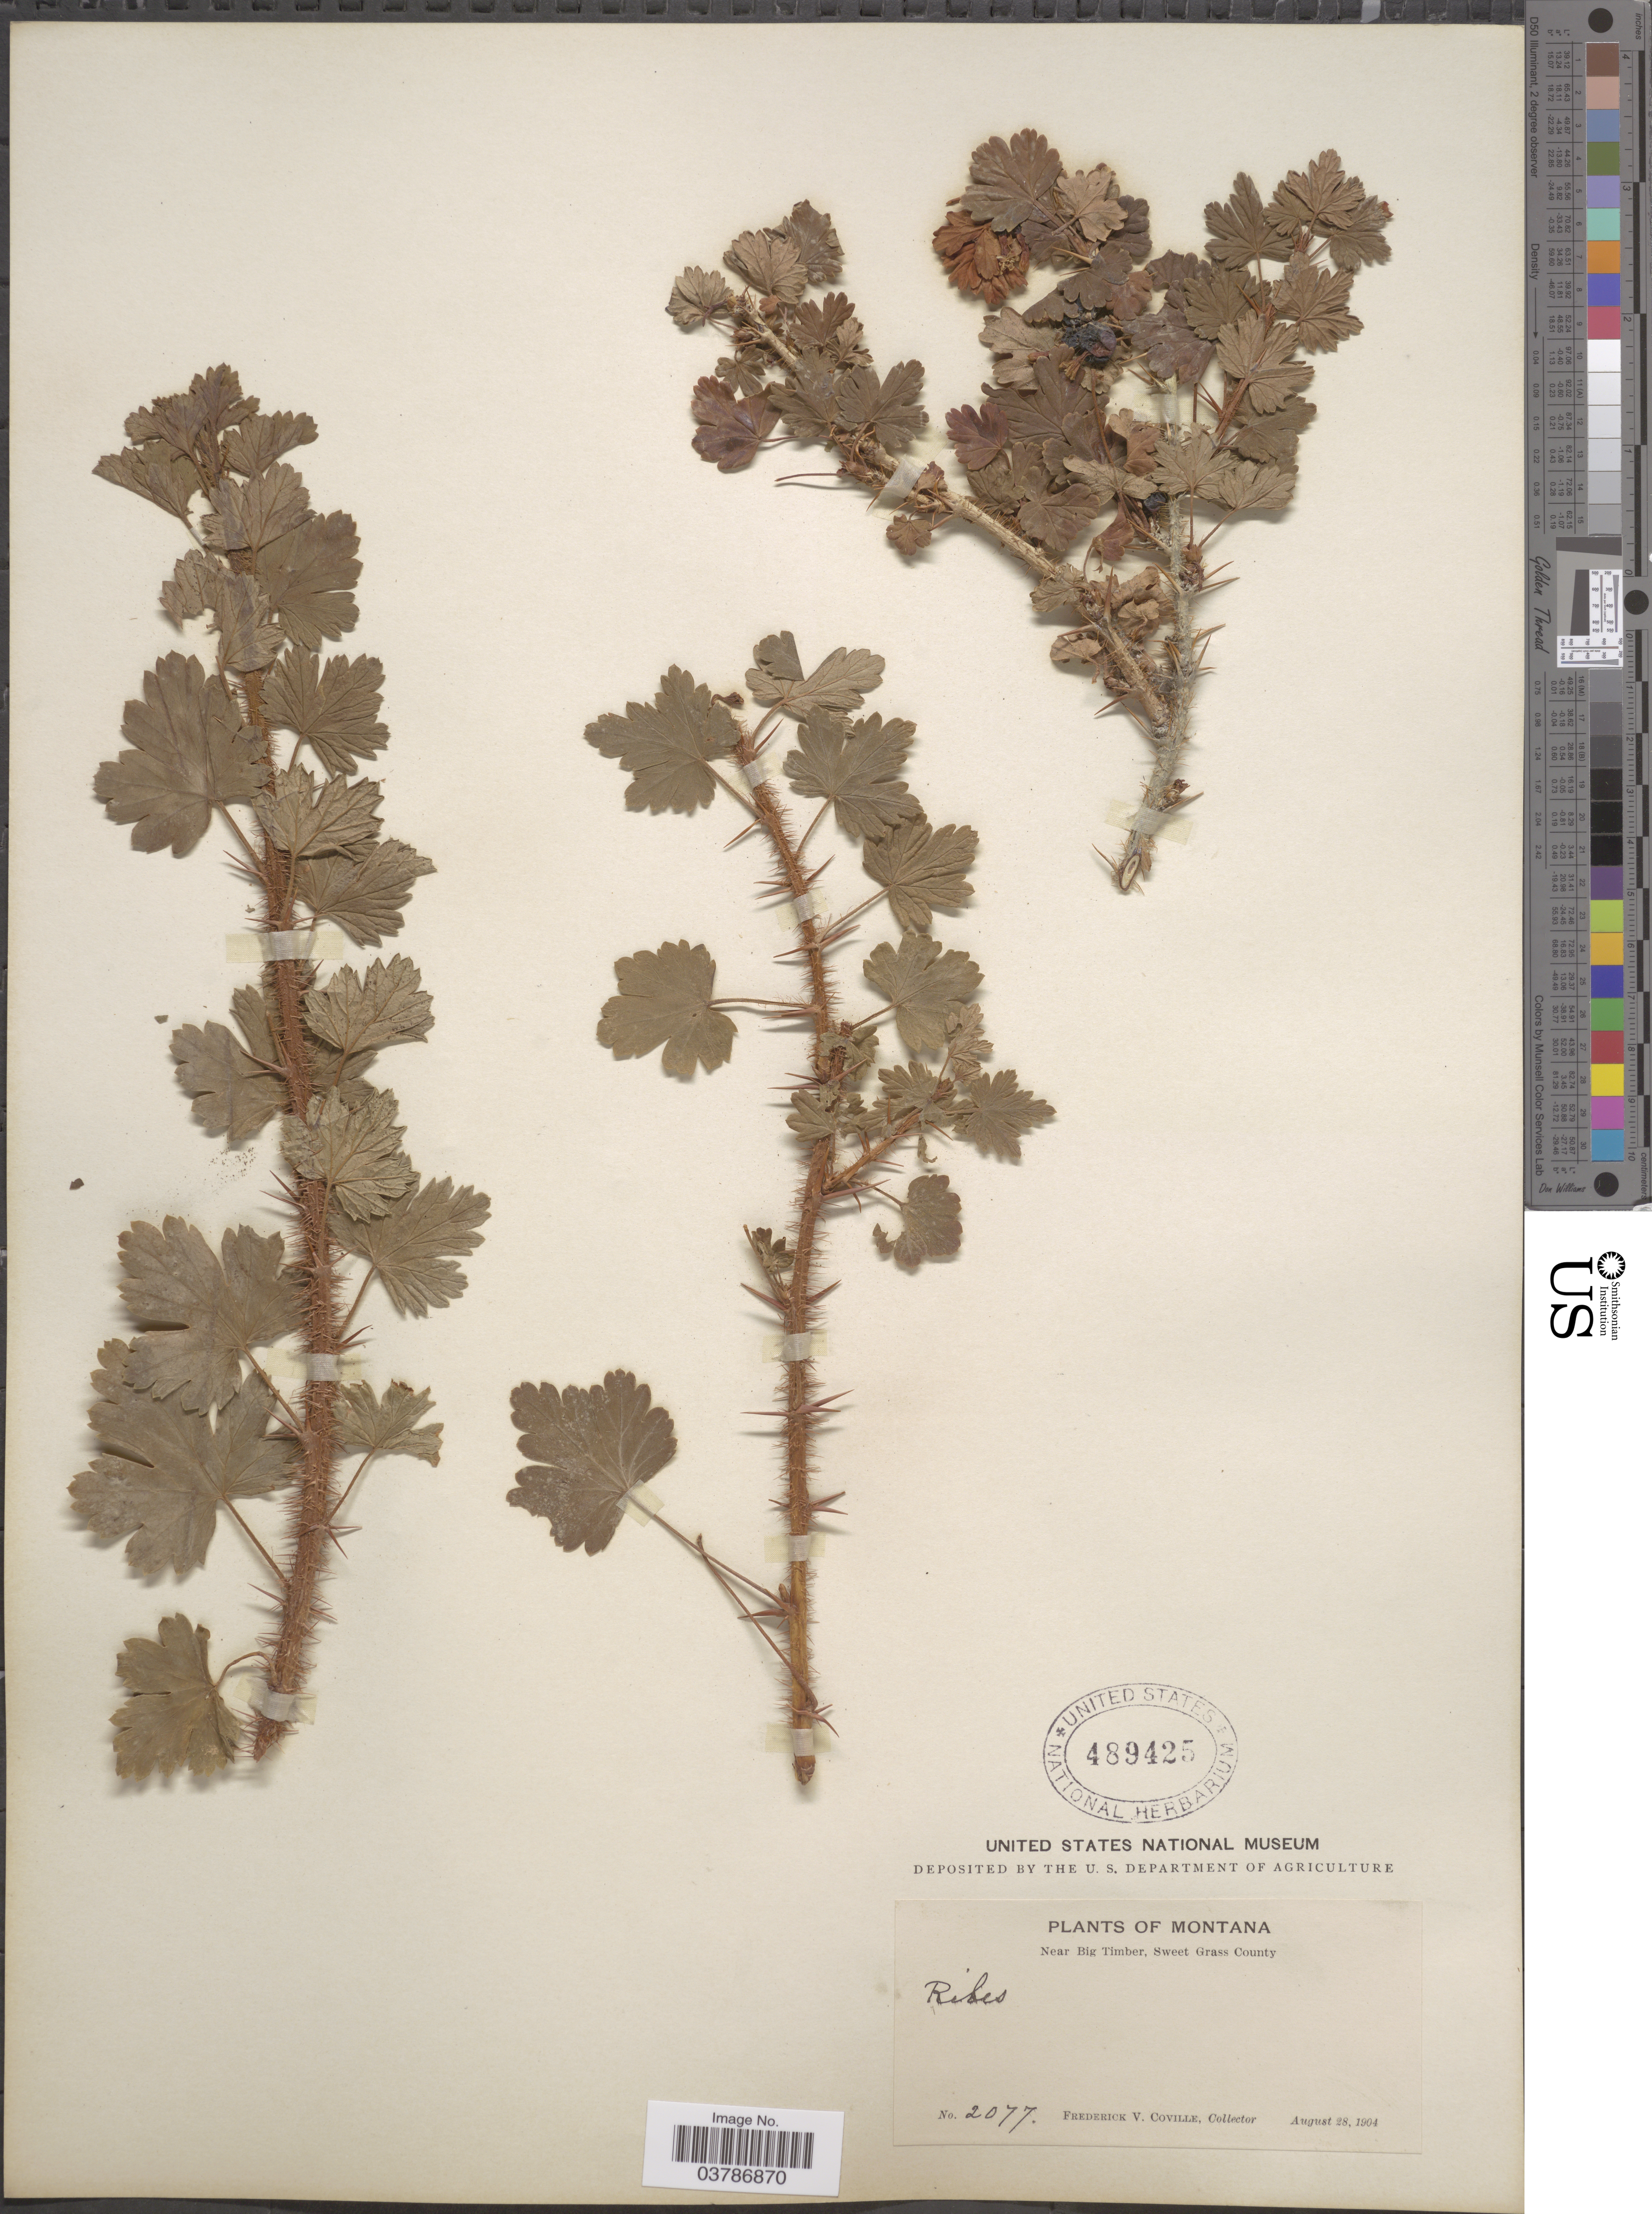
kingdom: Plantae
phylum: Tracheophyta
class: Magnoliopsida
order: Saxifragales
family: Grossulariaceae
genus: Ribes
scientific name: Ribes sp.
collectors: F. V. Coville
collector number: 2077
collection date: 1904-08-28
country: United States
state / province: Montana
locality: Near Big Timber, Sweet Grass County.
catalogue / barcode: US 489425